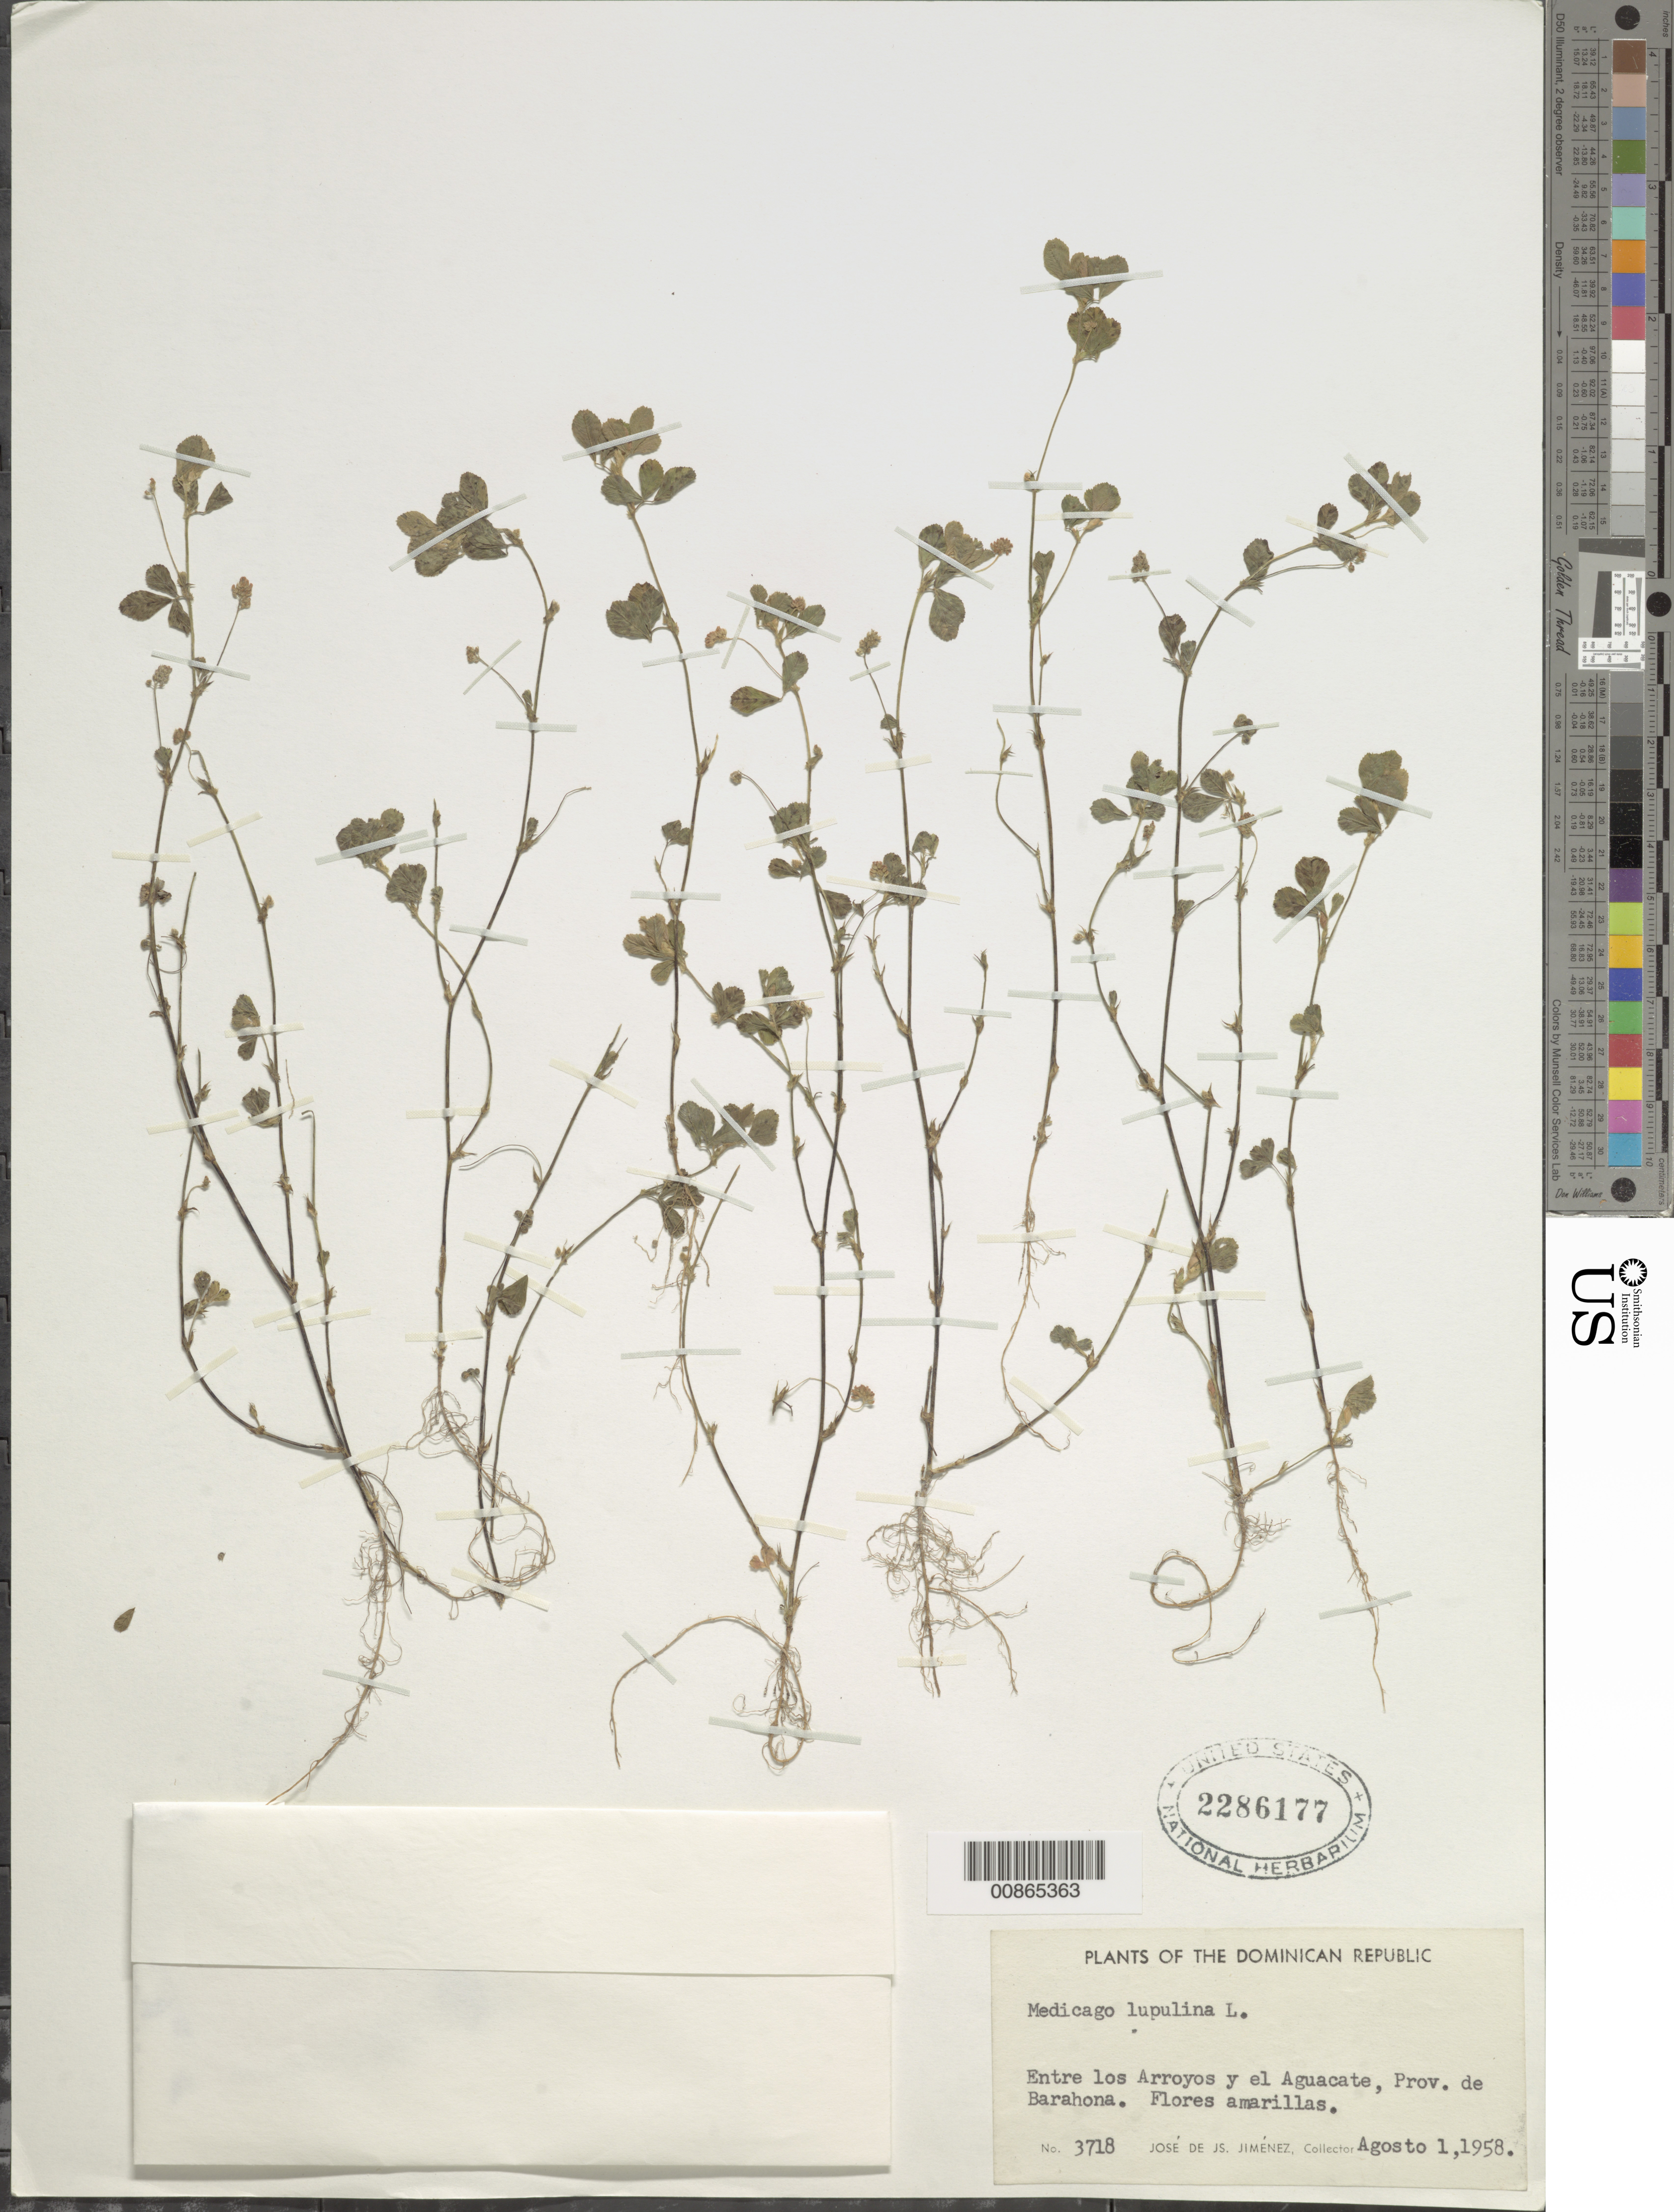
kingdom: Plantae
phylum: Tracheophyta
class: Magnoliopsida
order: Fabales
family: Fabaceae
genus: Medicago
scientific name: Medicago lupulina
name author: L.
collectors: J. J. Jiménez Almonte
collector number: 3718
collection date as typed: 01 Aug 1958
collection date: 1958-08-01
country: Dominican Republic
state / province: Barahona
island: Hispaniola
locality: Entre Los Arroyos y El Aguacate.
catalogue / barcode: US 2286177